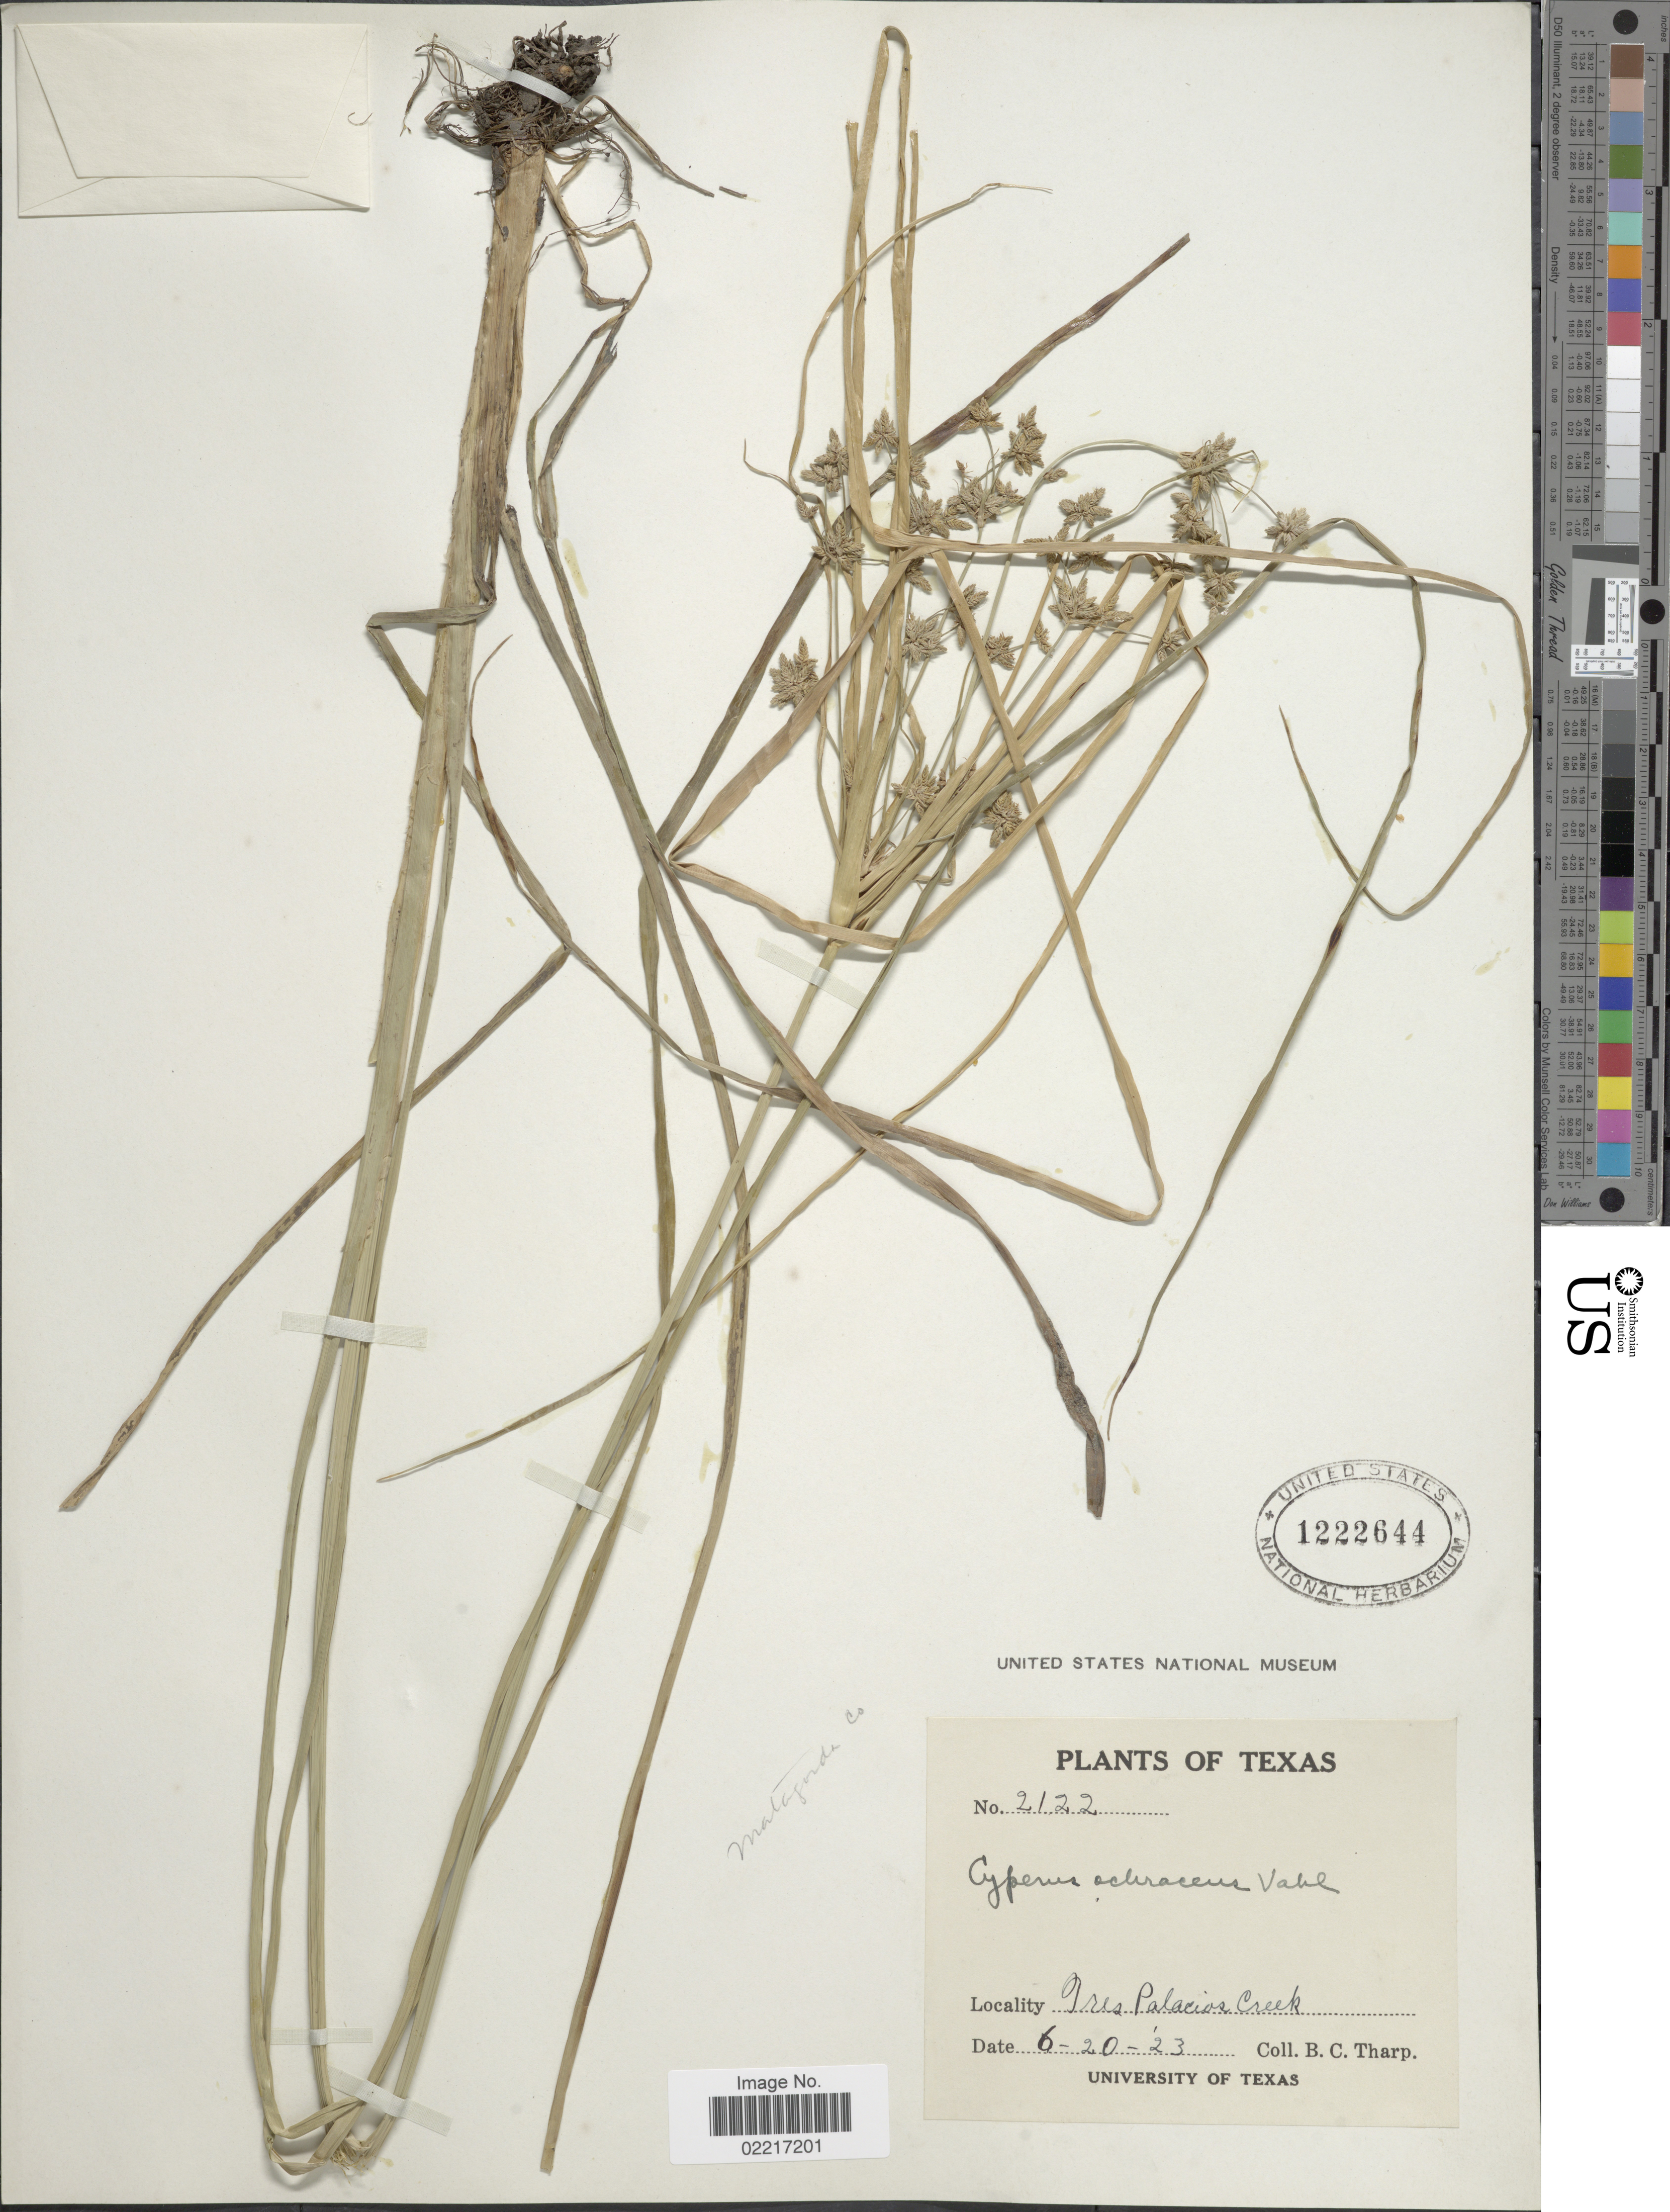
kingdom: Plantae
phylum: Tracheophyta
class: Liliopsida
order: Poales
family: Cyperaceae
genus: Cyperus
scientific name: Cyperus ochraceus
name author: Vahl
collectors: B. C. Tharp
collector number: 2122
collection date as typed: Transcribed d/m/y: 20/6/23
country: United States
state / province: Texas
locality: Tres Palacios Creek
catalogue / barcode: US 1222644